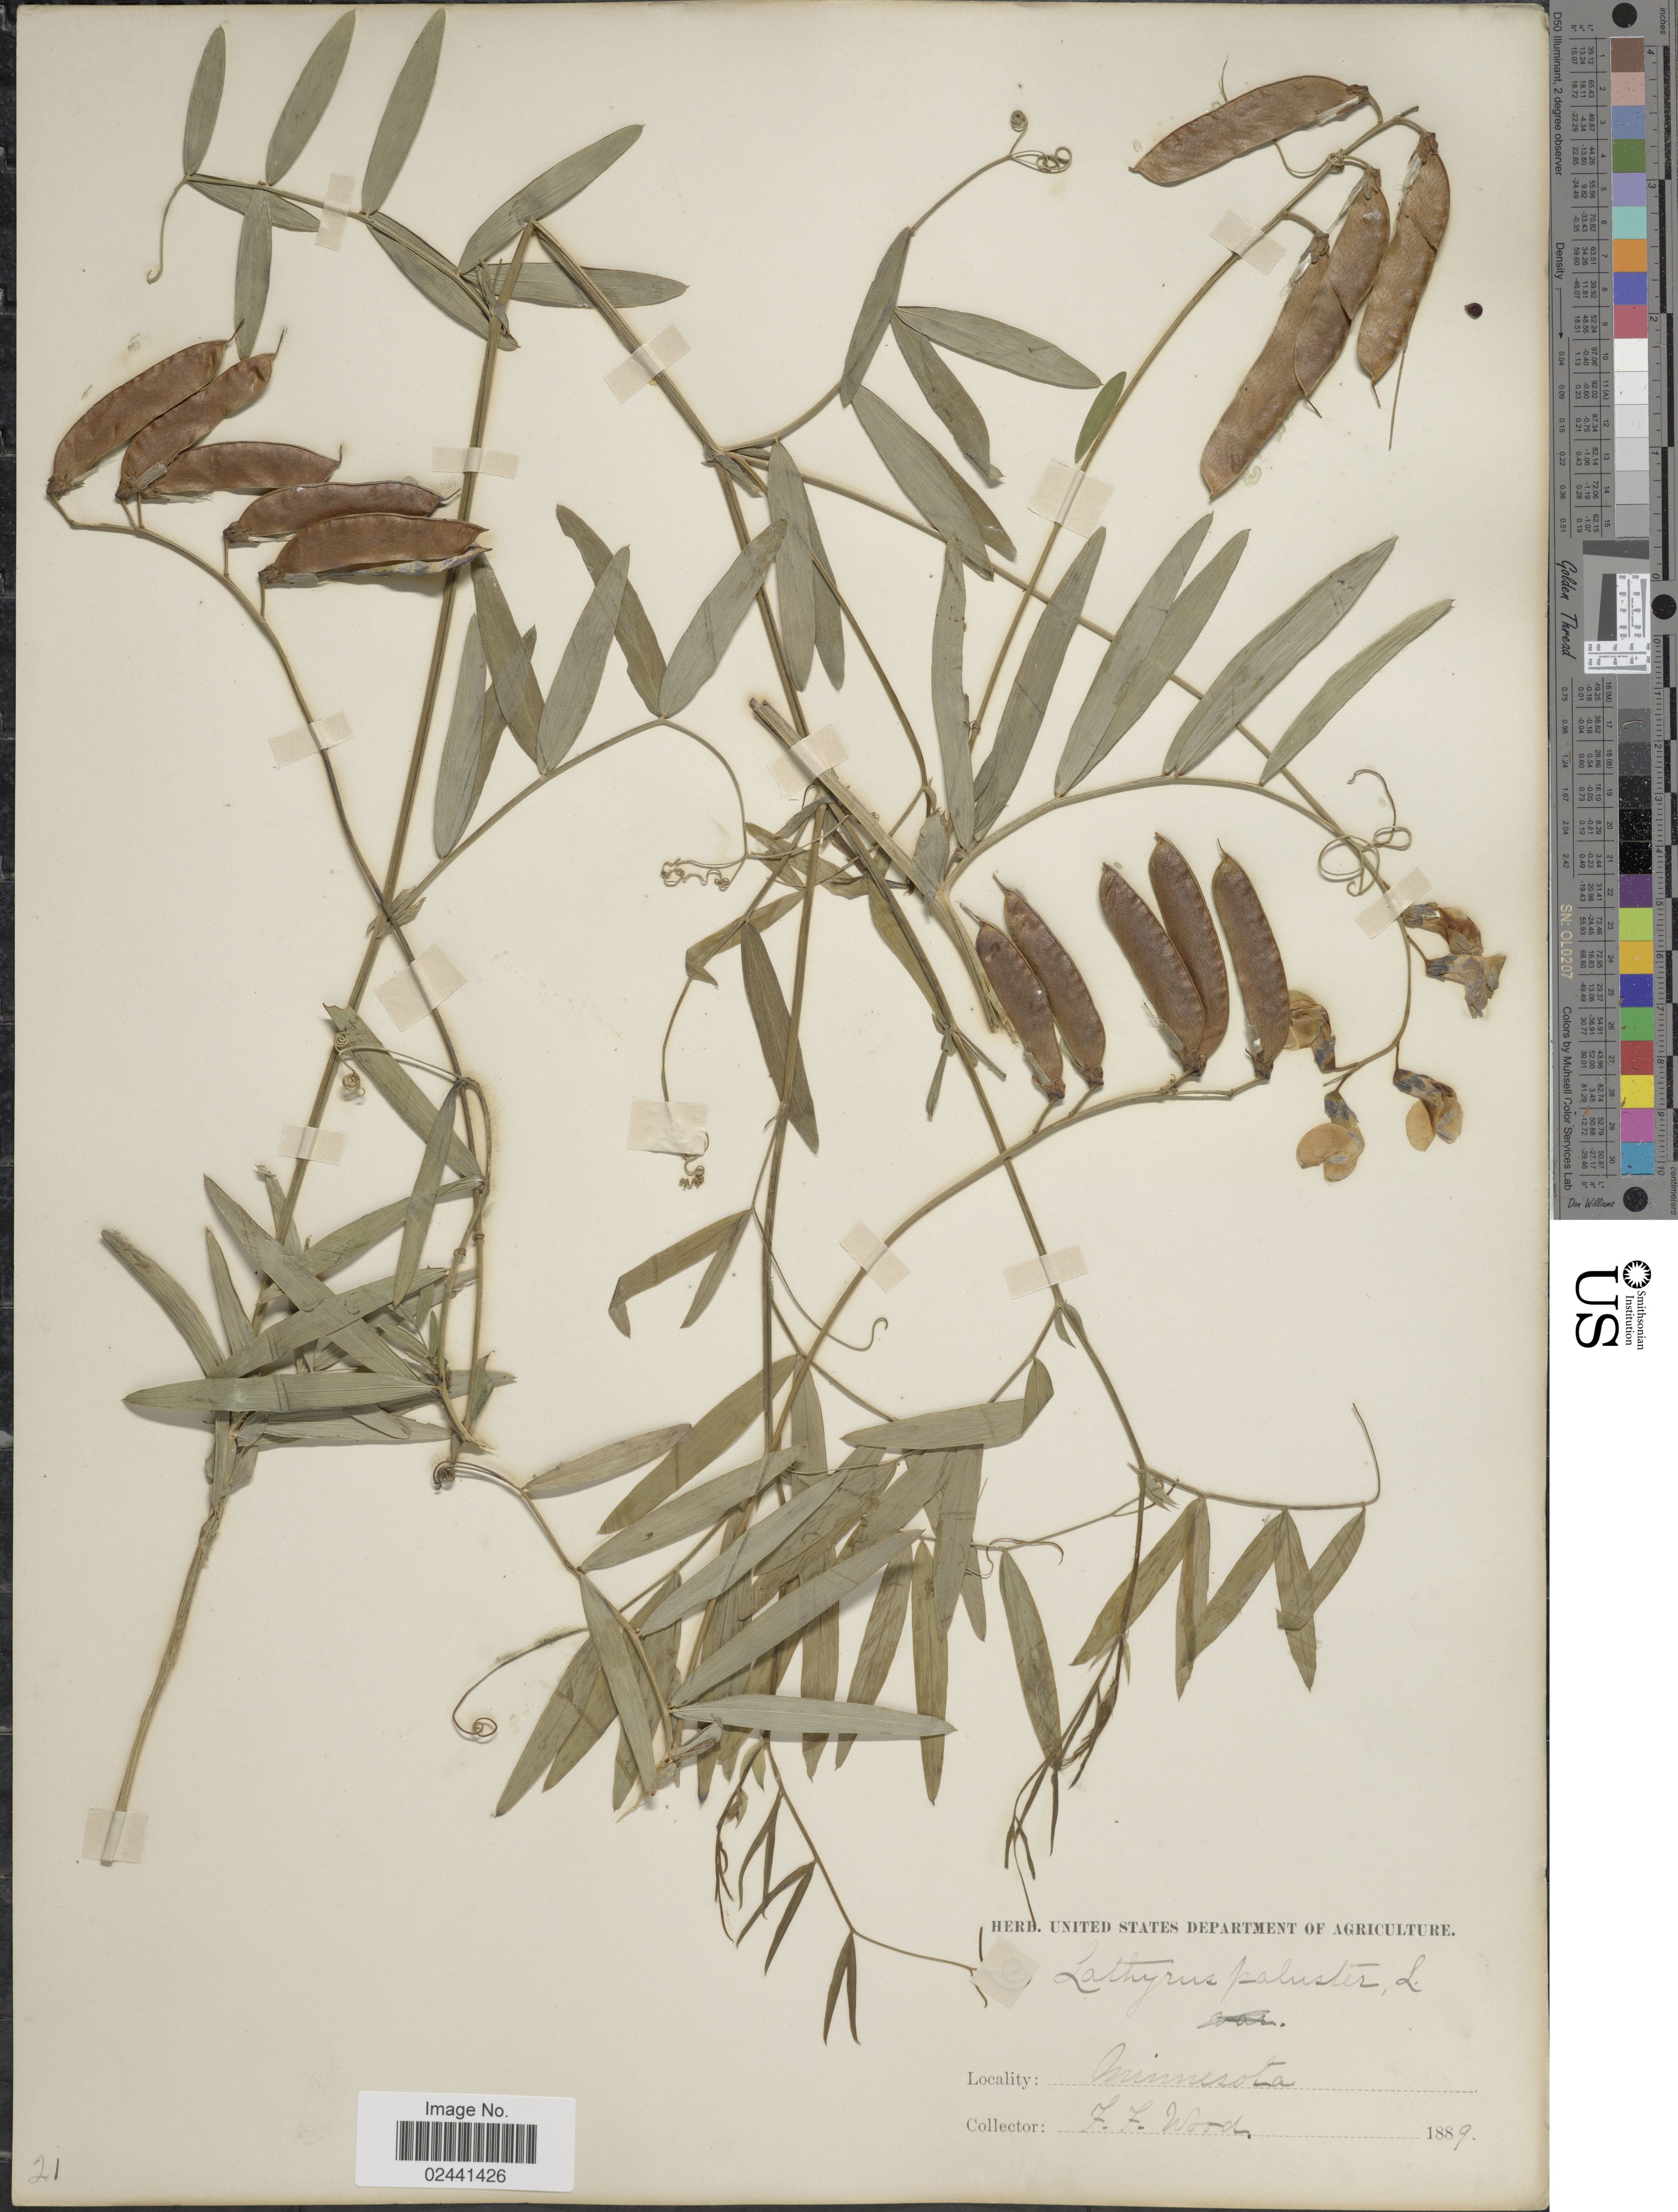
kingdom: Plantae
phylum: Tracheophyta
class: Magnoliopsida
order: Fabales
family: Fabaceae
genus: Lathyrus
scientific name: Lathyrus palustris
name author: L.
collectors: F. Wood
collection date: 1889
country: United States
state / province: Minnesota